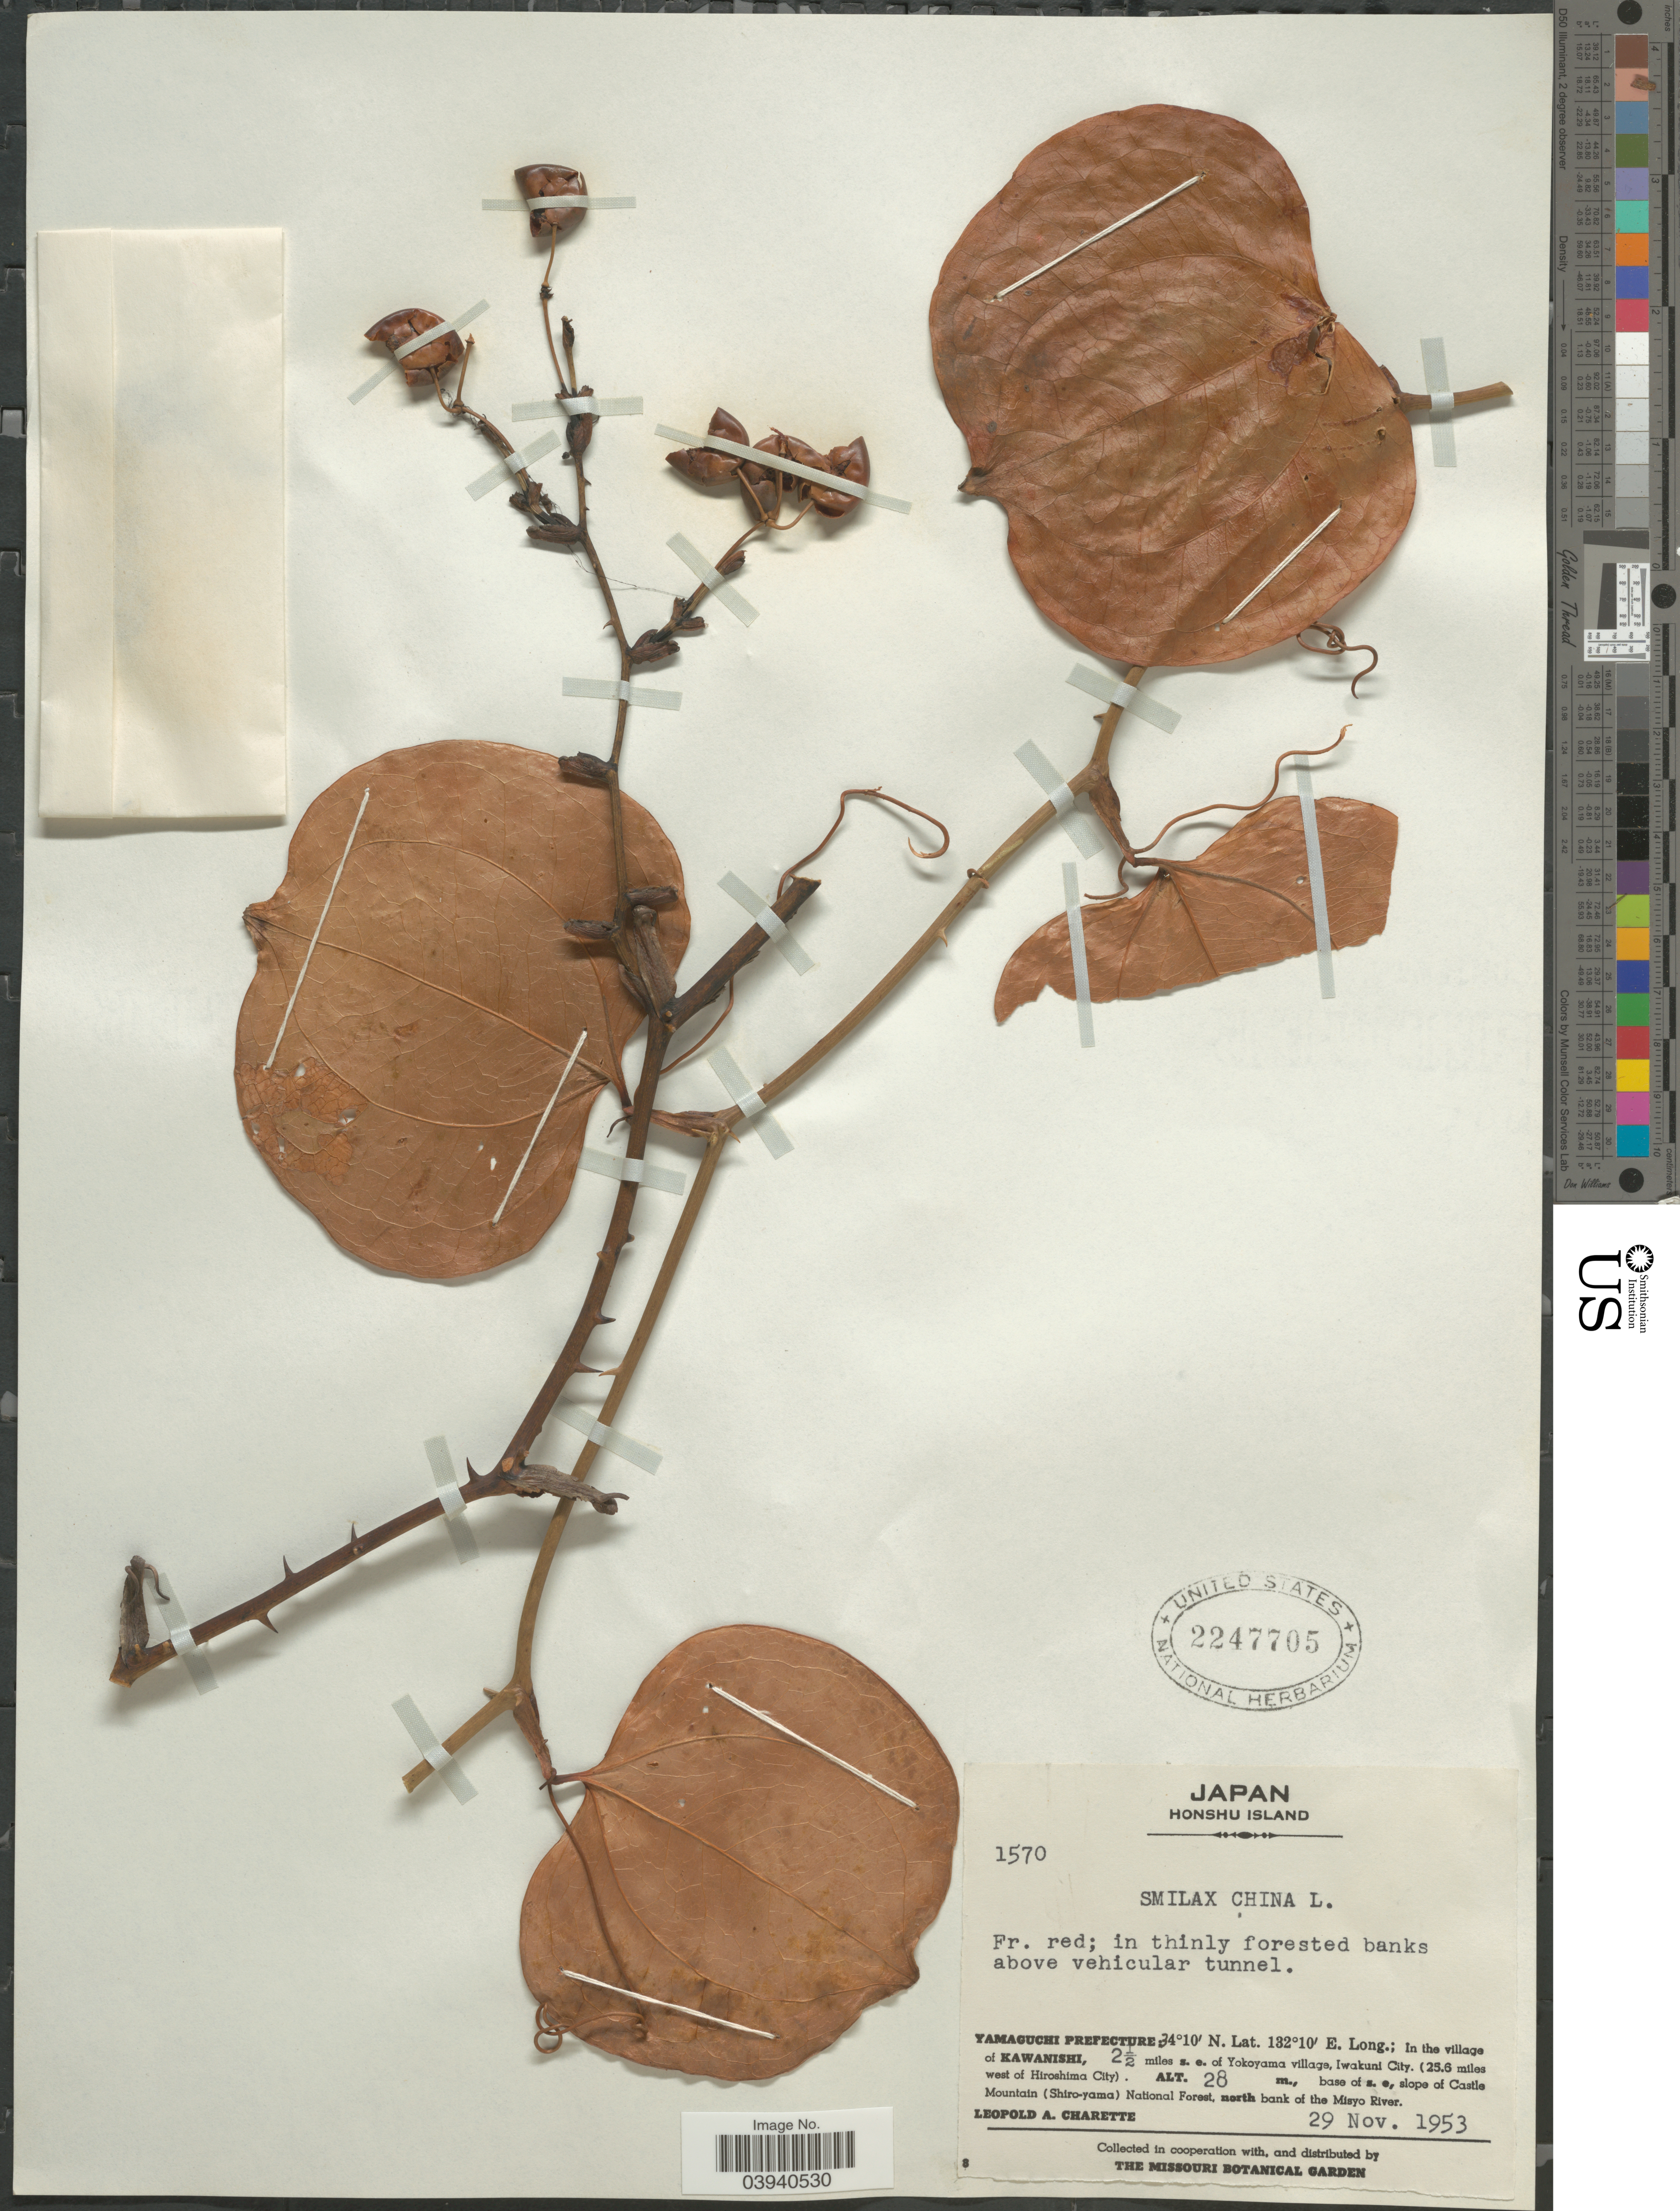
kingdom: Plantae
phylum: Tracheophyta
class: Liliopsida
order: Liliales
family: Smilacaceae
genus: Smilax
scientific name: Smilax china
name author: L.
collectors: L. A. Charette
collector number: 1570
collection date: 1953-11-29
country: Japan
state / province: Yamaguti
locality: Honshu Island. Yamaguchi Prefecture: In the village of Kawanishi, 2½ miles s. e. of Yokoyama village, Iwakuni City. (25.6 miles west of Hiroshima City). Base of s. e, slope of Castle Mountain (Shiro-yama) National Forest, north bank of the Misyo River.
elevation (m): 28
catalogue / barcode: US 2247705